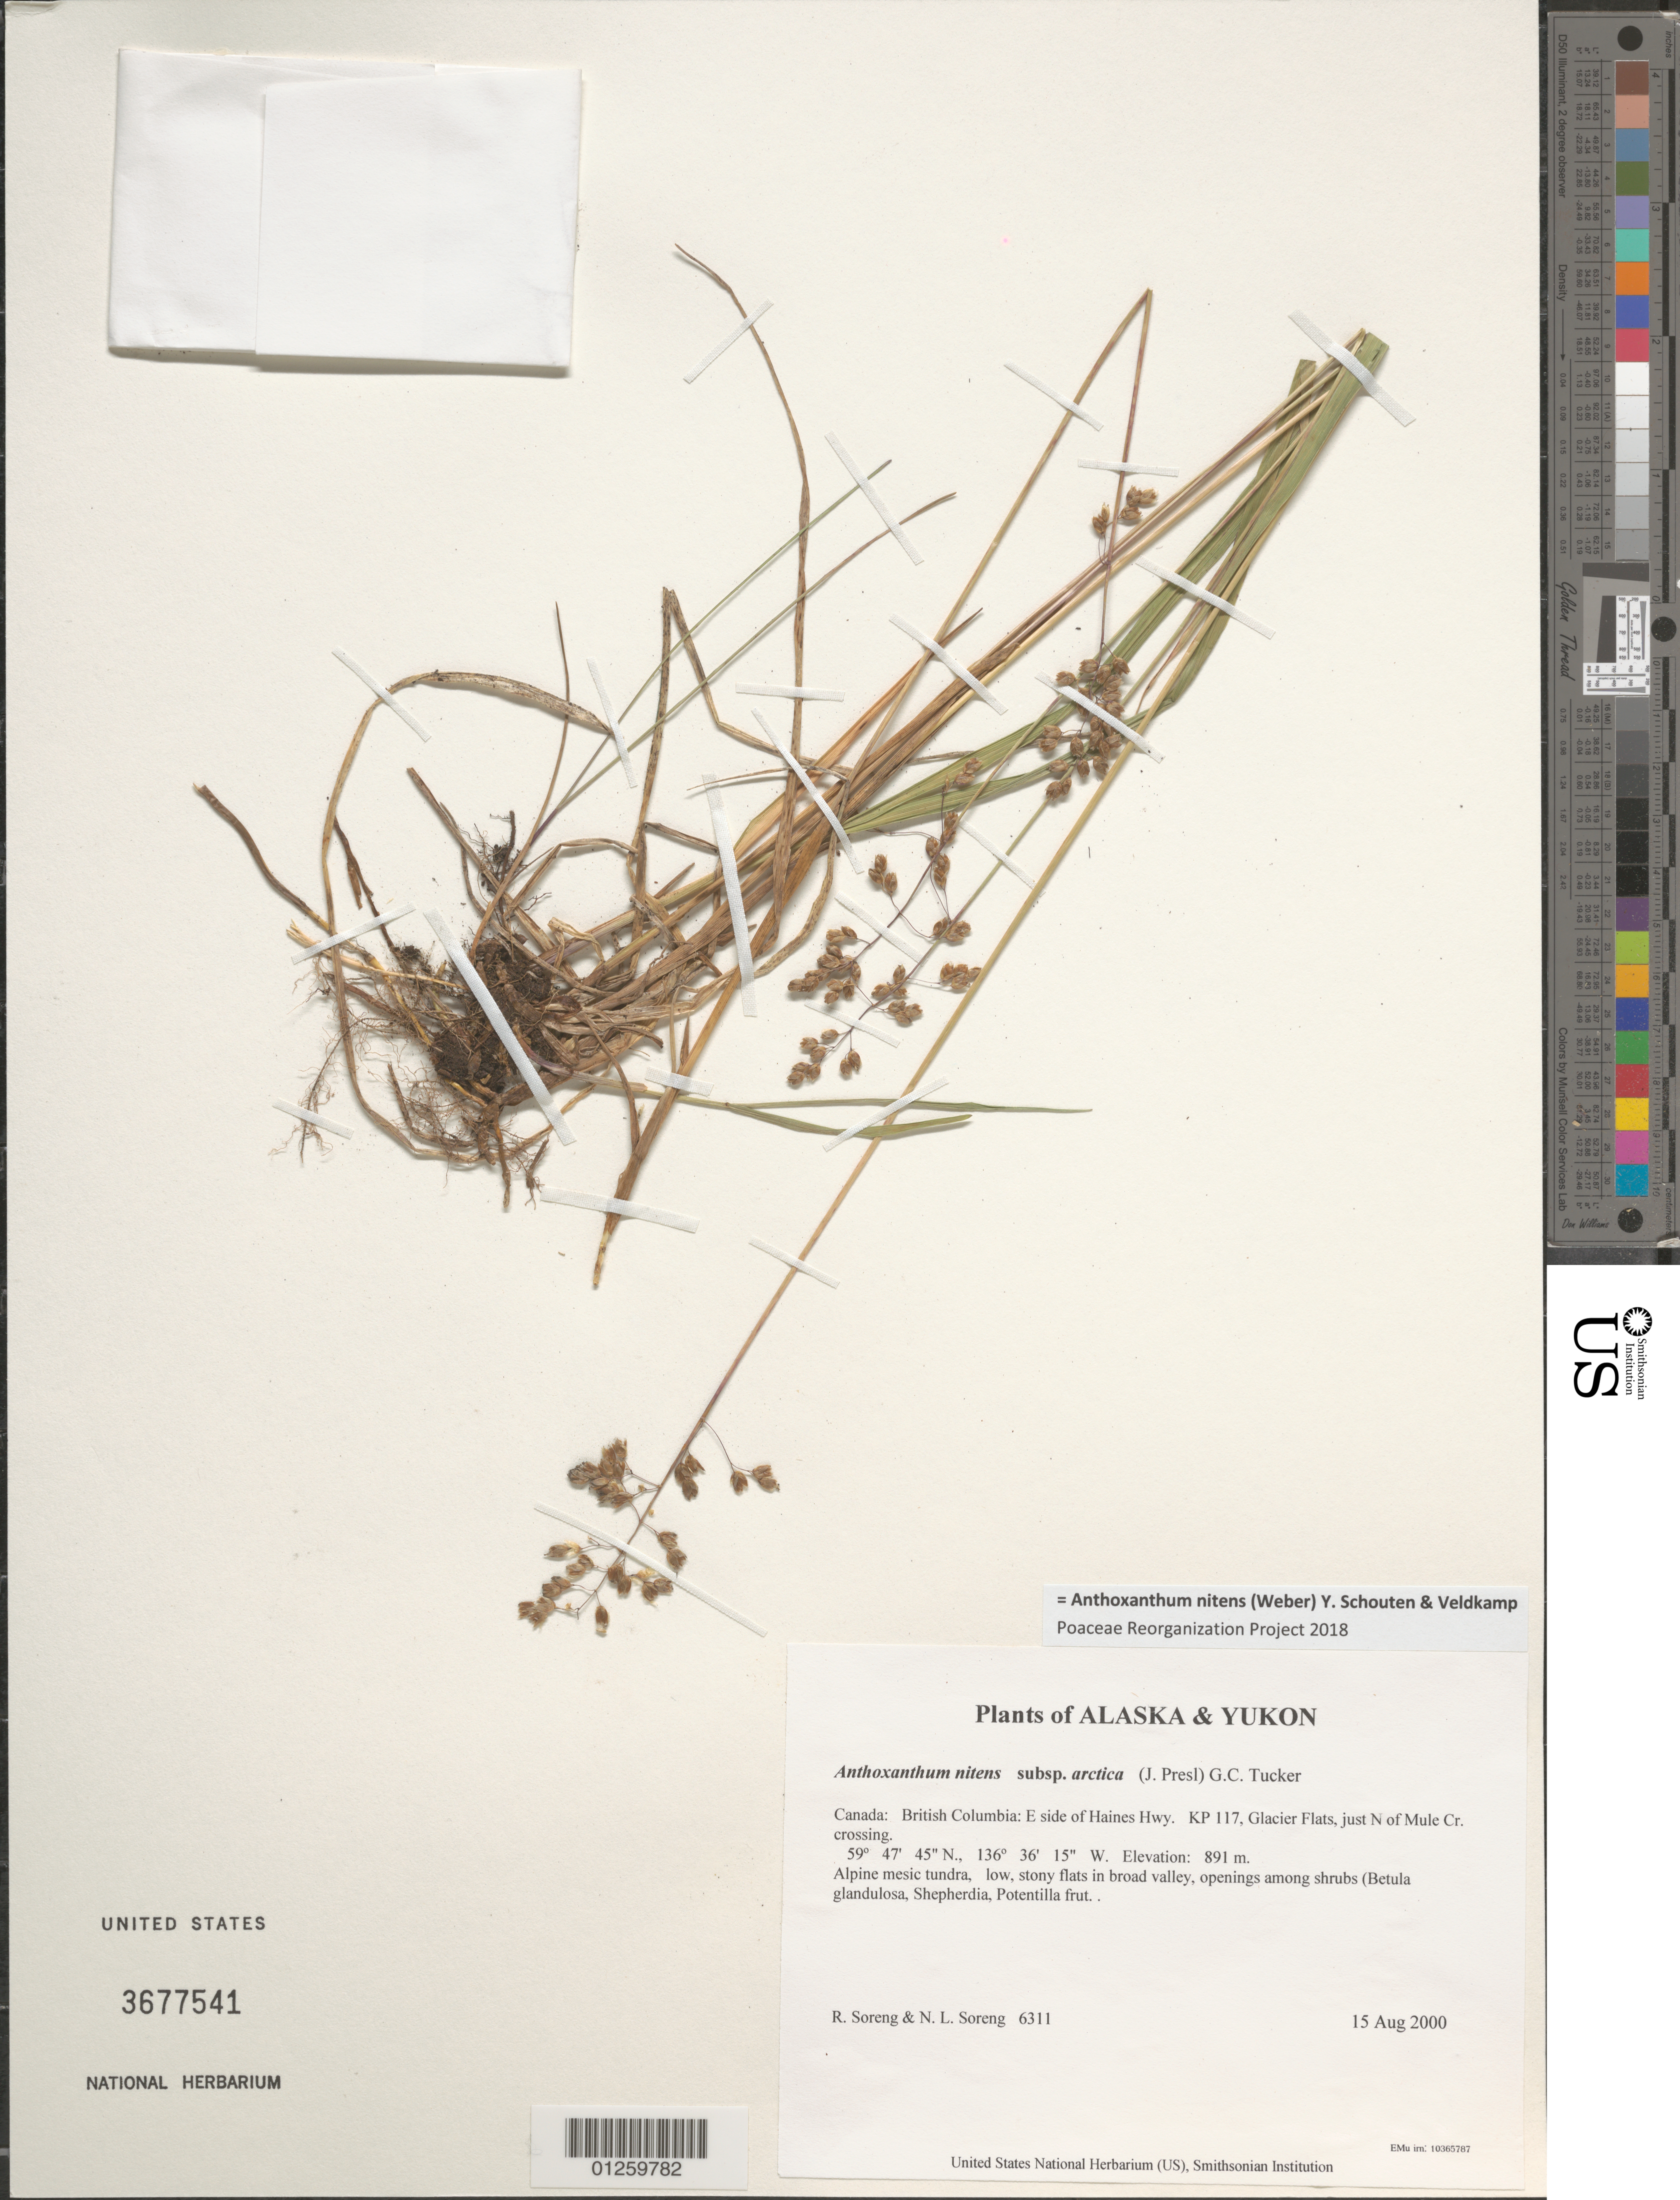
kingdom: Plantae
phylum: Tracheophyta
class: Liliopsida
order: Poales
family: Poaceae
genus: Anthoxanthum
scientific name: Anthoxanthum nitens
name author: (G.H. Weber) R.T.A. Schouten & Veldkamp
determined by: Poaceae Reorganization Project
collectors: R. J. Soreng & N. L. Soreng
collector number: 6311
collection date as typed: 15 Aug 2000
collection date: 2000-08-15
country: Canada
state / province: British Columbia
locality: E side of Haines Hwy. KP 117, Glacier Flats, just N of Mule Cr. crossing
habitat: Alpine mesic tundra, low, stony flats in broad valley, openings among shrubs (Betula glandulosa, Shepherdia, Potentilla frut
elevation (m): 891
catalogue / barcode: US 3677541